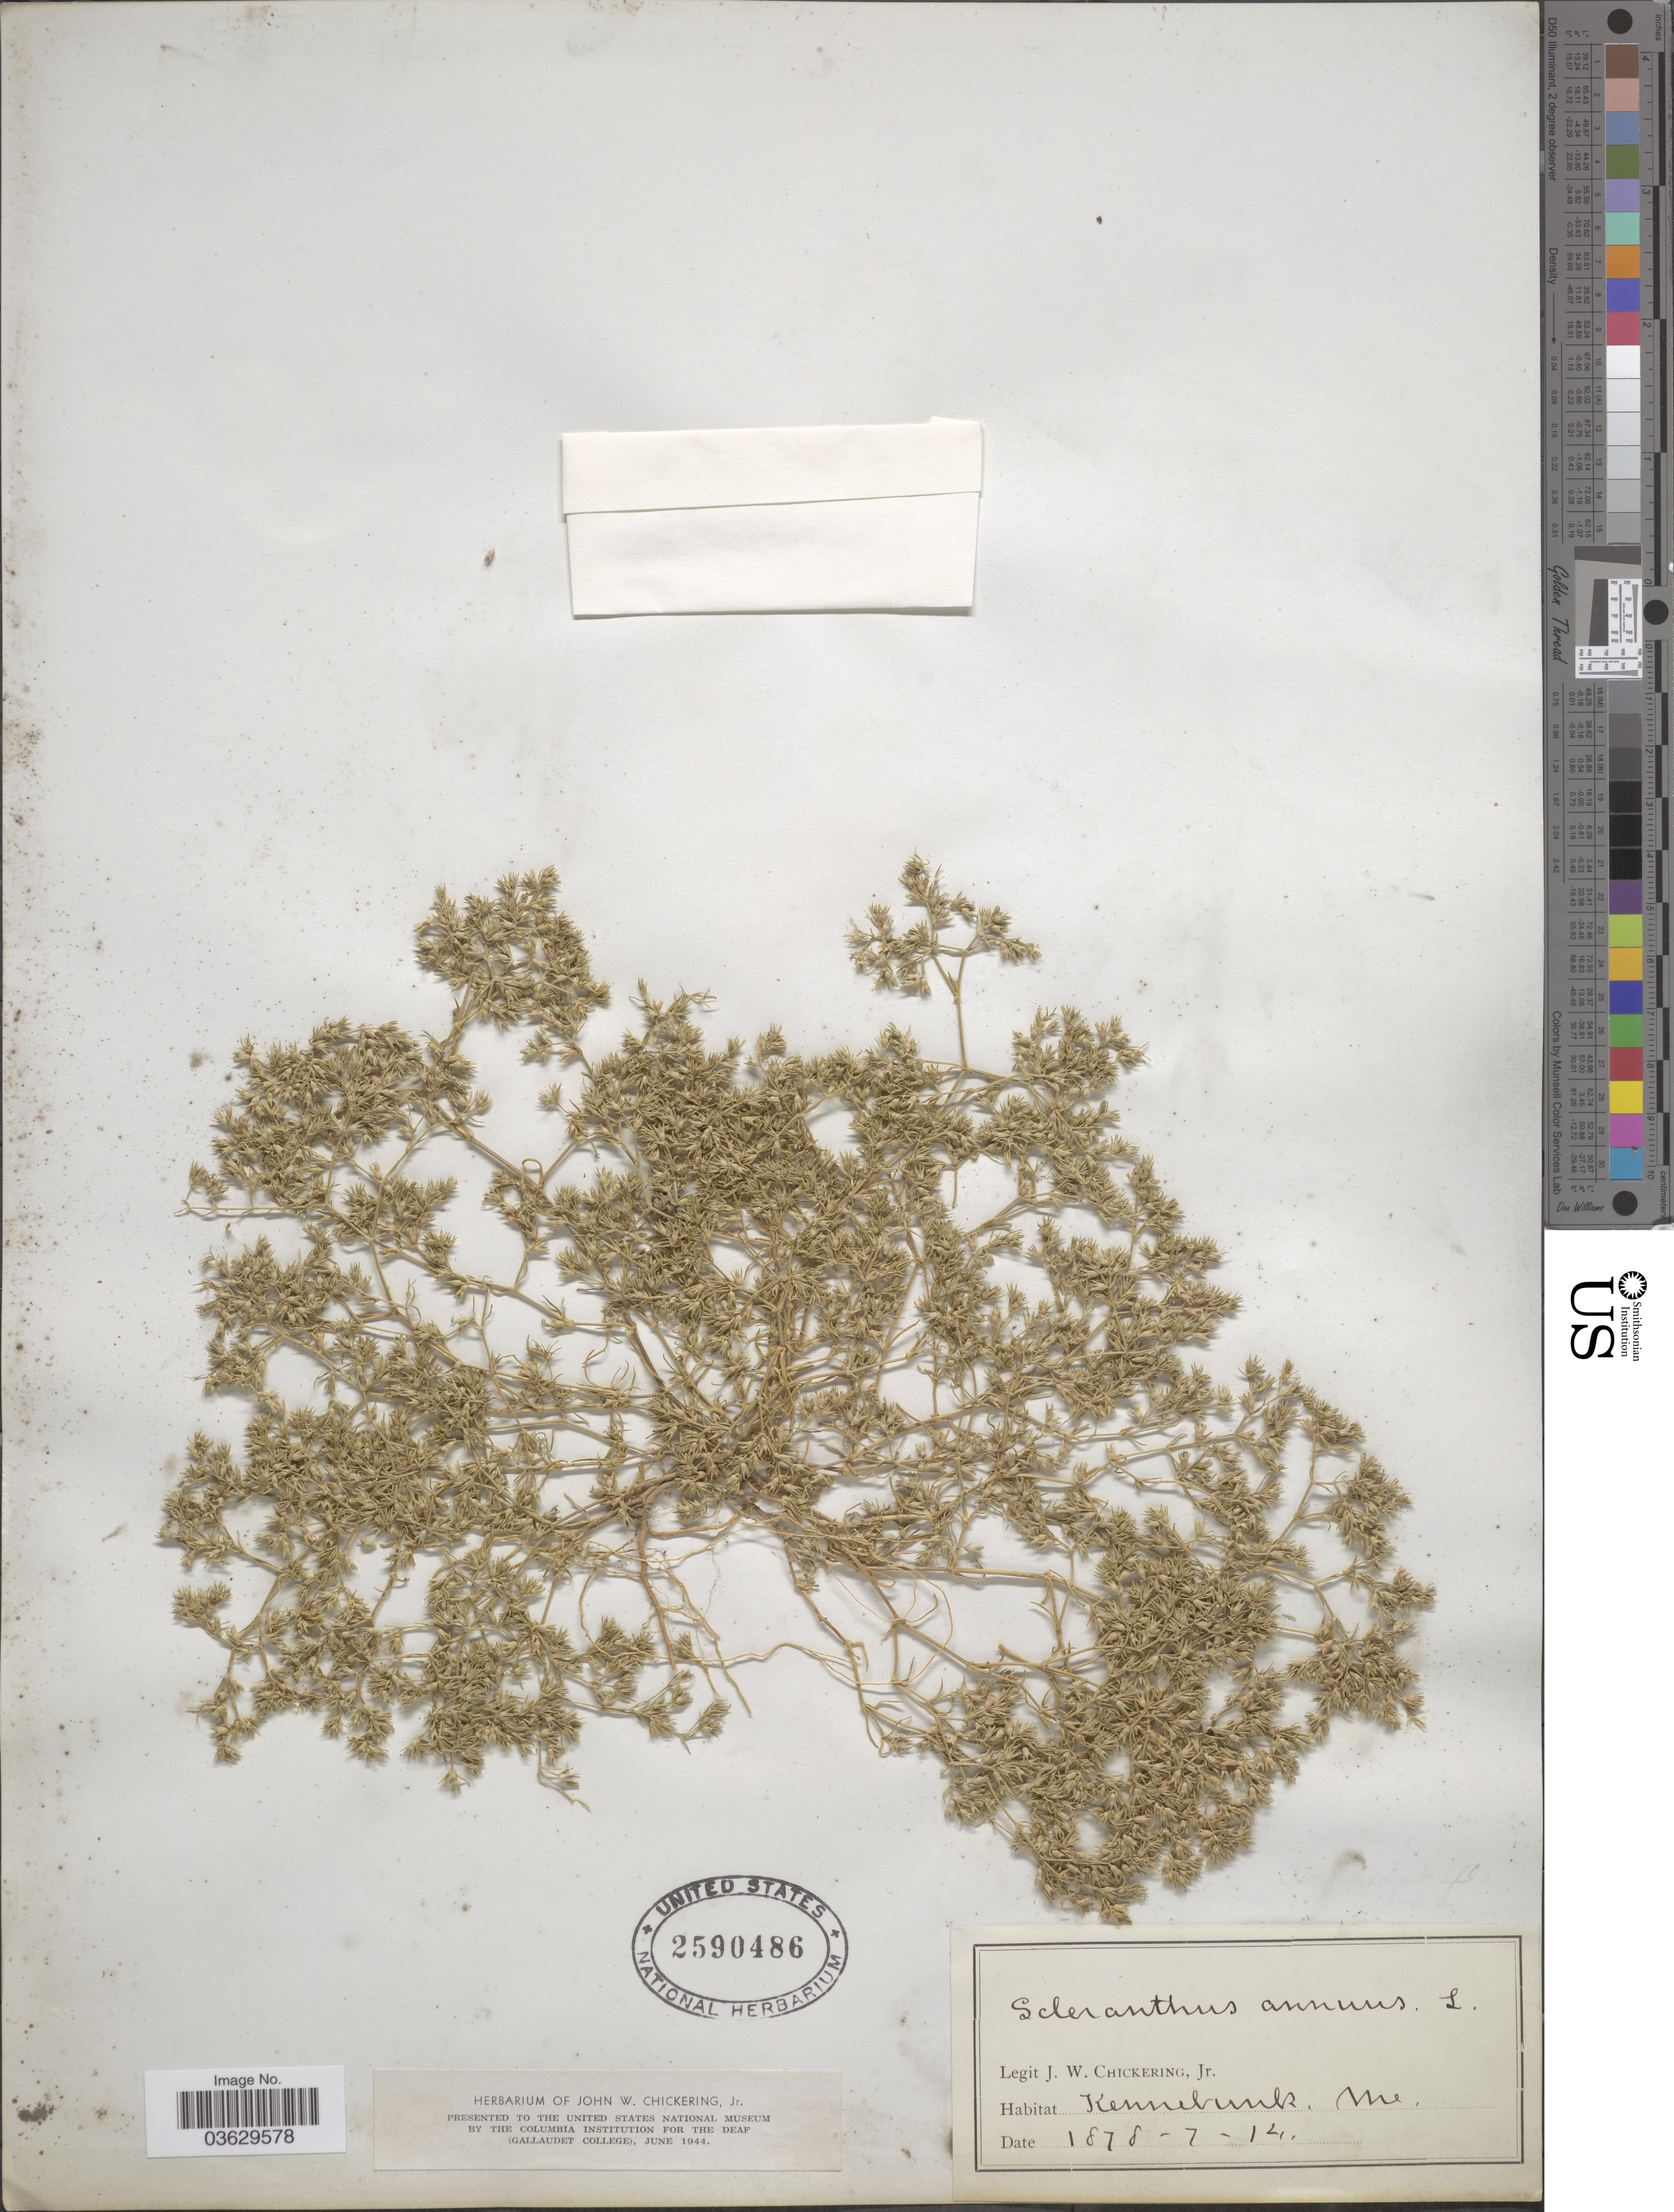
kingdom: Plantae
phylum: Tracheophyta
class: Magnoliopsida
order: Caryophyllales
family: Caryophyllaceae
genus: Scleranthus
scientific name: Scleranthus annuus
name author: L.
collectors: J. Chickering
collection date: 1878-07-14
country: United States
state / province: Maine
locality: Kennebunk.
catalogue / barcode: US 2590486